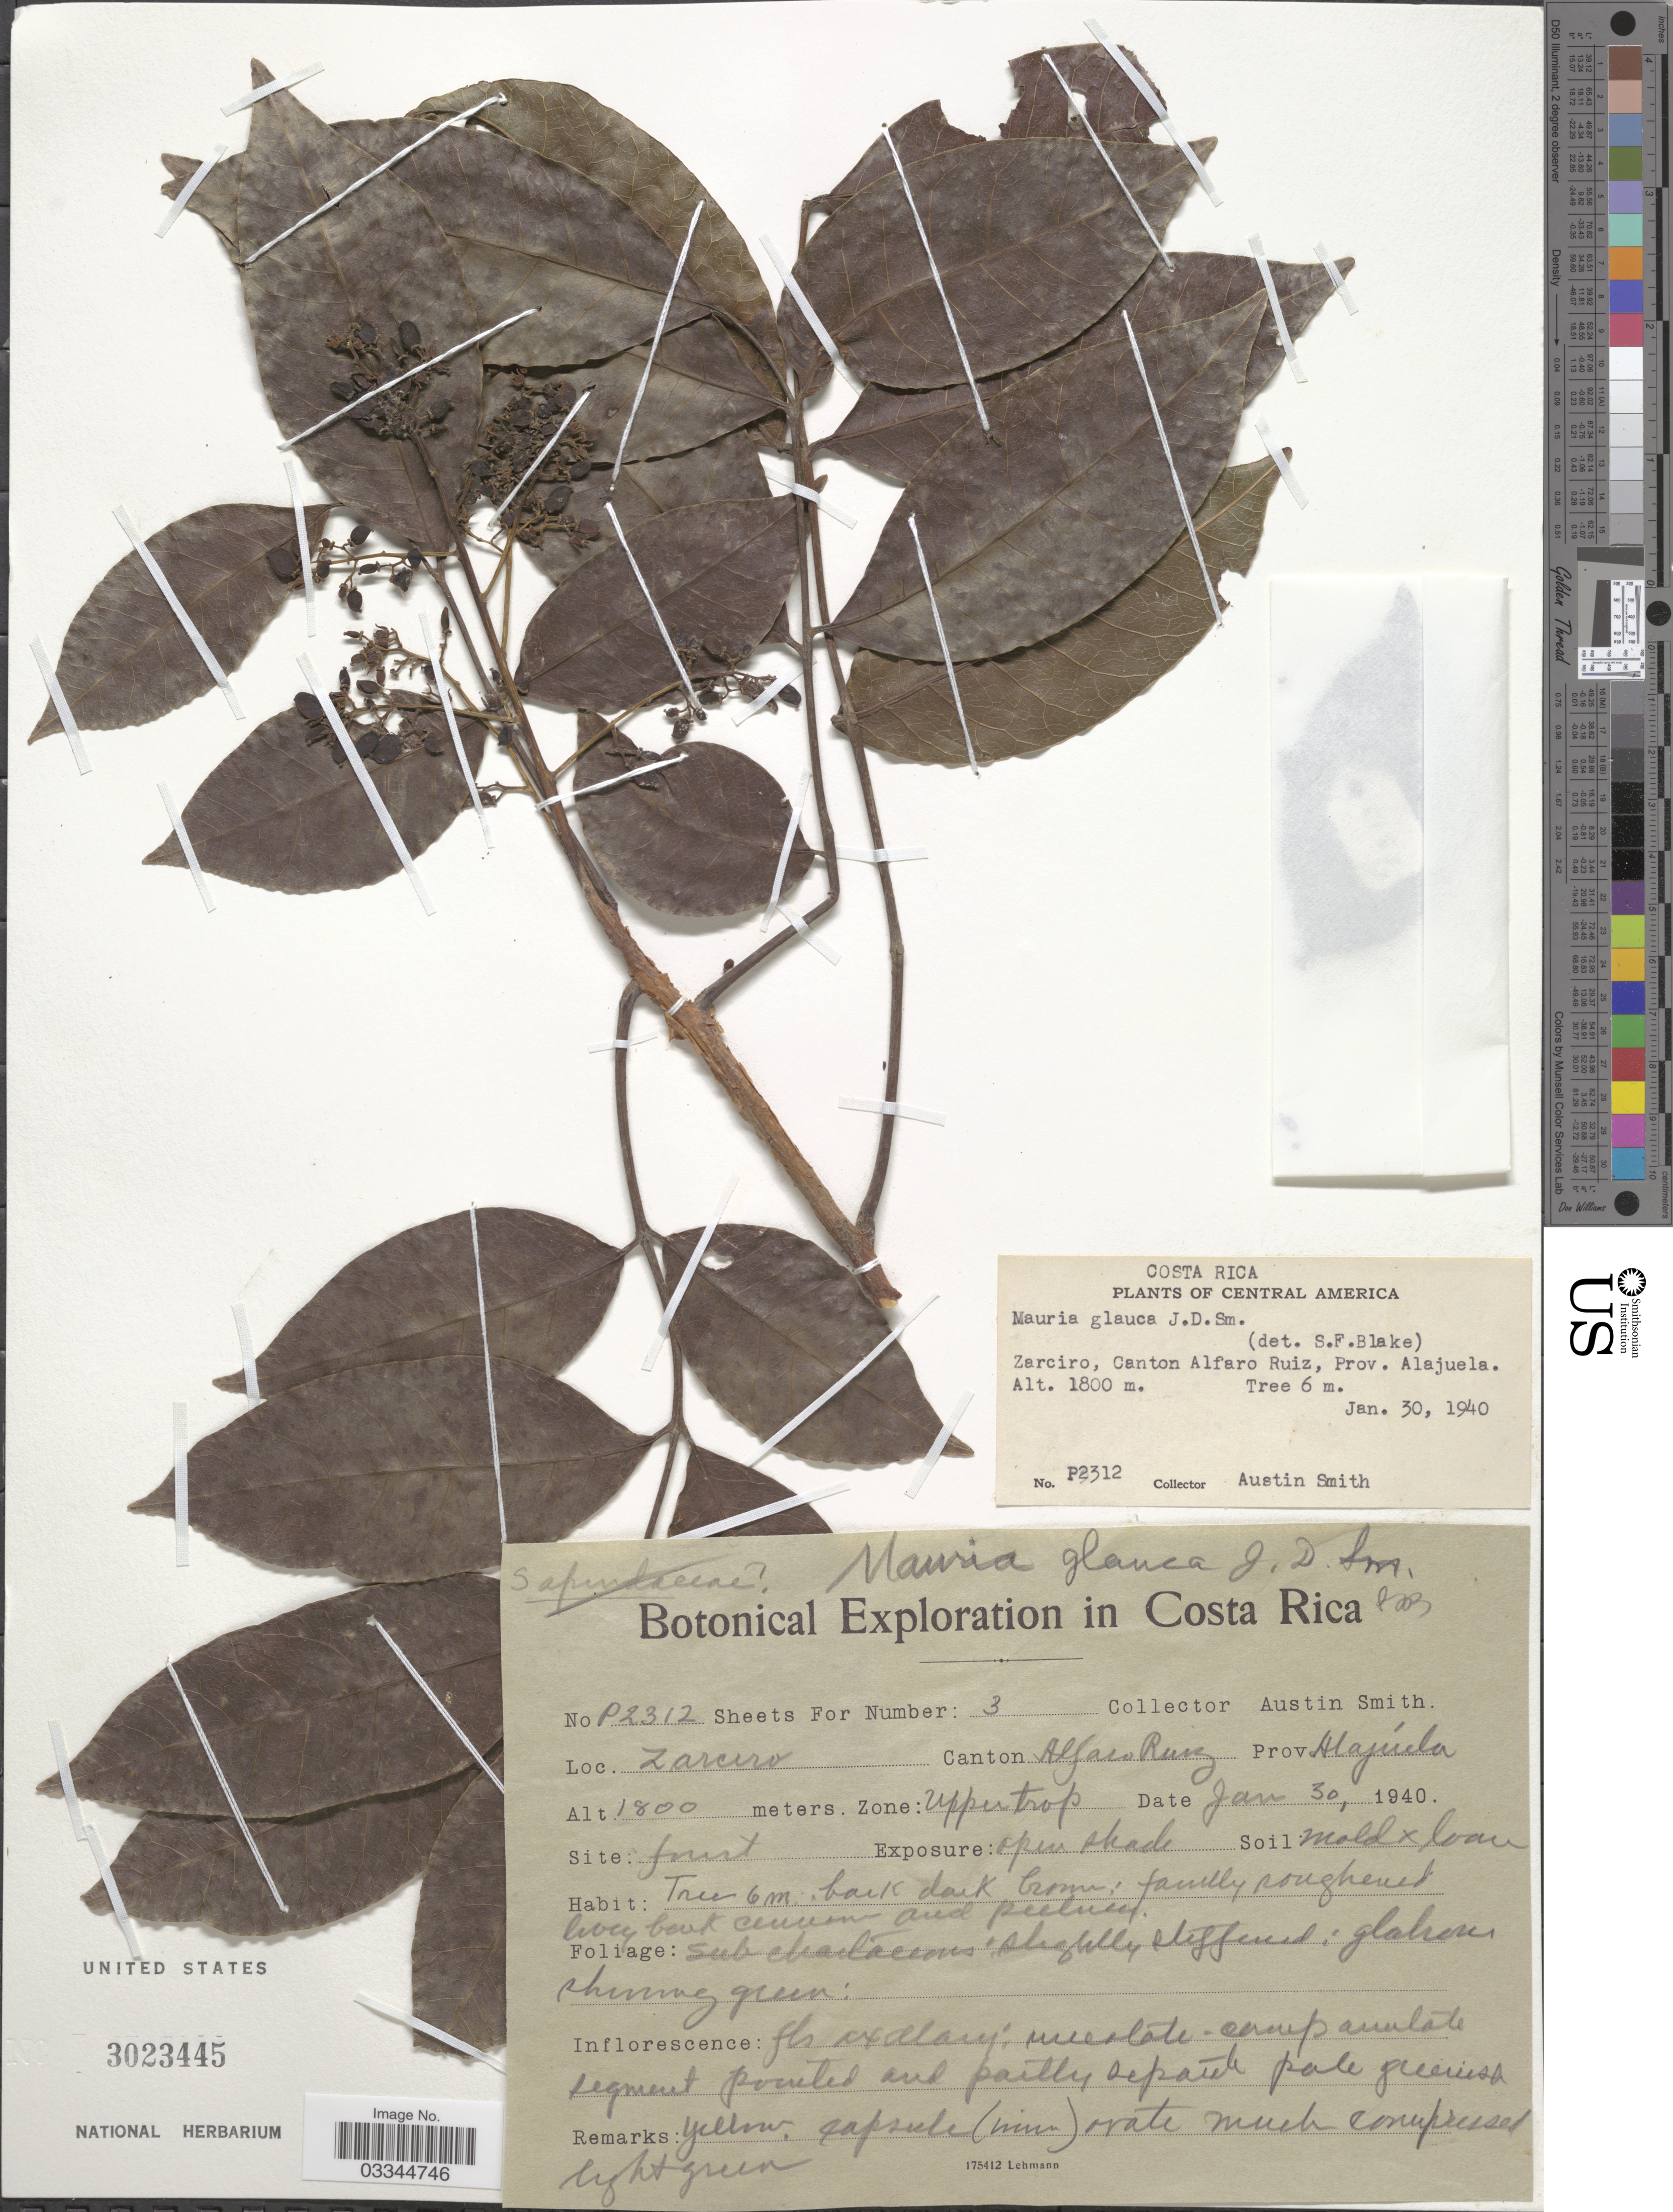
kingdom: Plantae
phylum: Tracheophyta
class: Magnoliopsida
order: Sapindales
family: Anacardiaceae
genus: Mauria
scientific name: Mauria glauca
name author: Donn. Sm.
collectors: Aust P. Smith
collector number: P2312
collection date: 1940-01-30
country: Costa Rica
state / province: Alajuela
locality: Zarciro, Canton Alfaro Ruiz, Prov. Alajuela.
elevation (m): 1800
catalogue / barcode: US 3023445